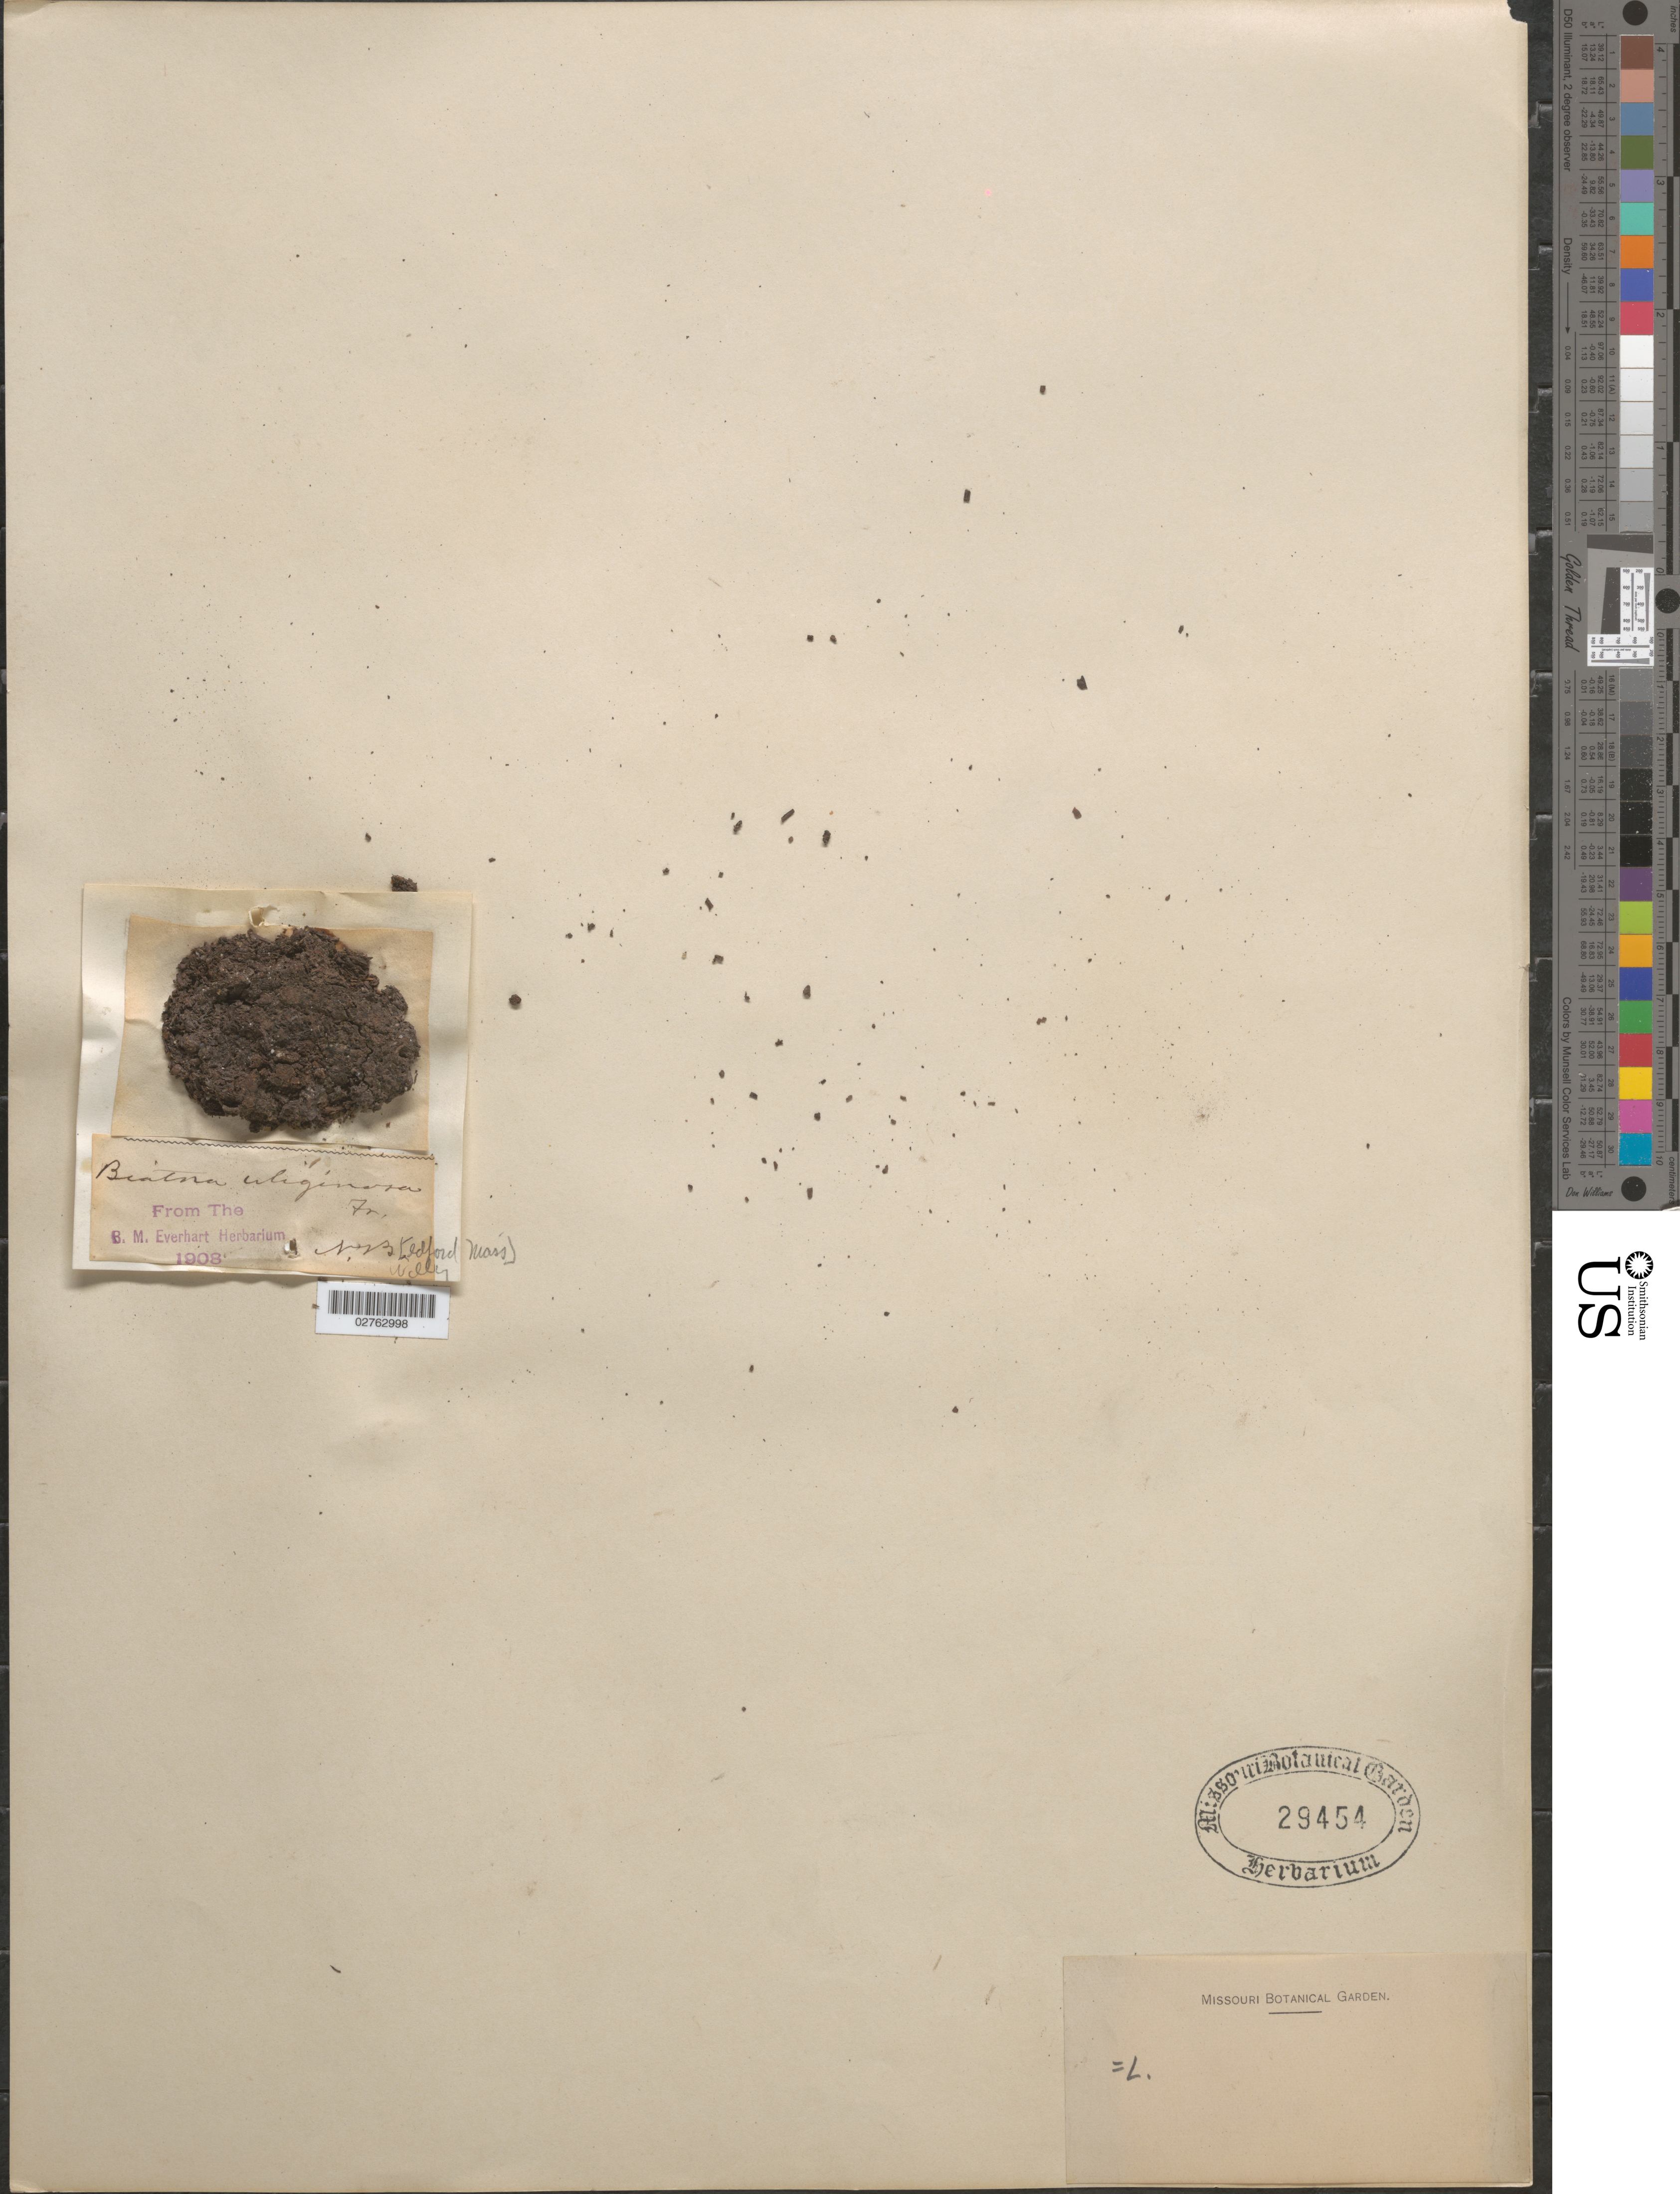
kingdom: Fungi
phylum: Ascomycota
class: Lecanoromycetes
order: Baeomycetales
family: Trapeliaceae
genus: Placynthiella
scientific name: Placynthiella uliginosa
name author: (Schrad.) Coppins & P. James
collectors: H. Willey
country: United States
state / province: Massachusetts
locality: N. Bedford